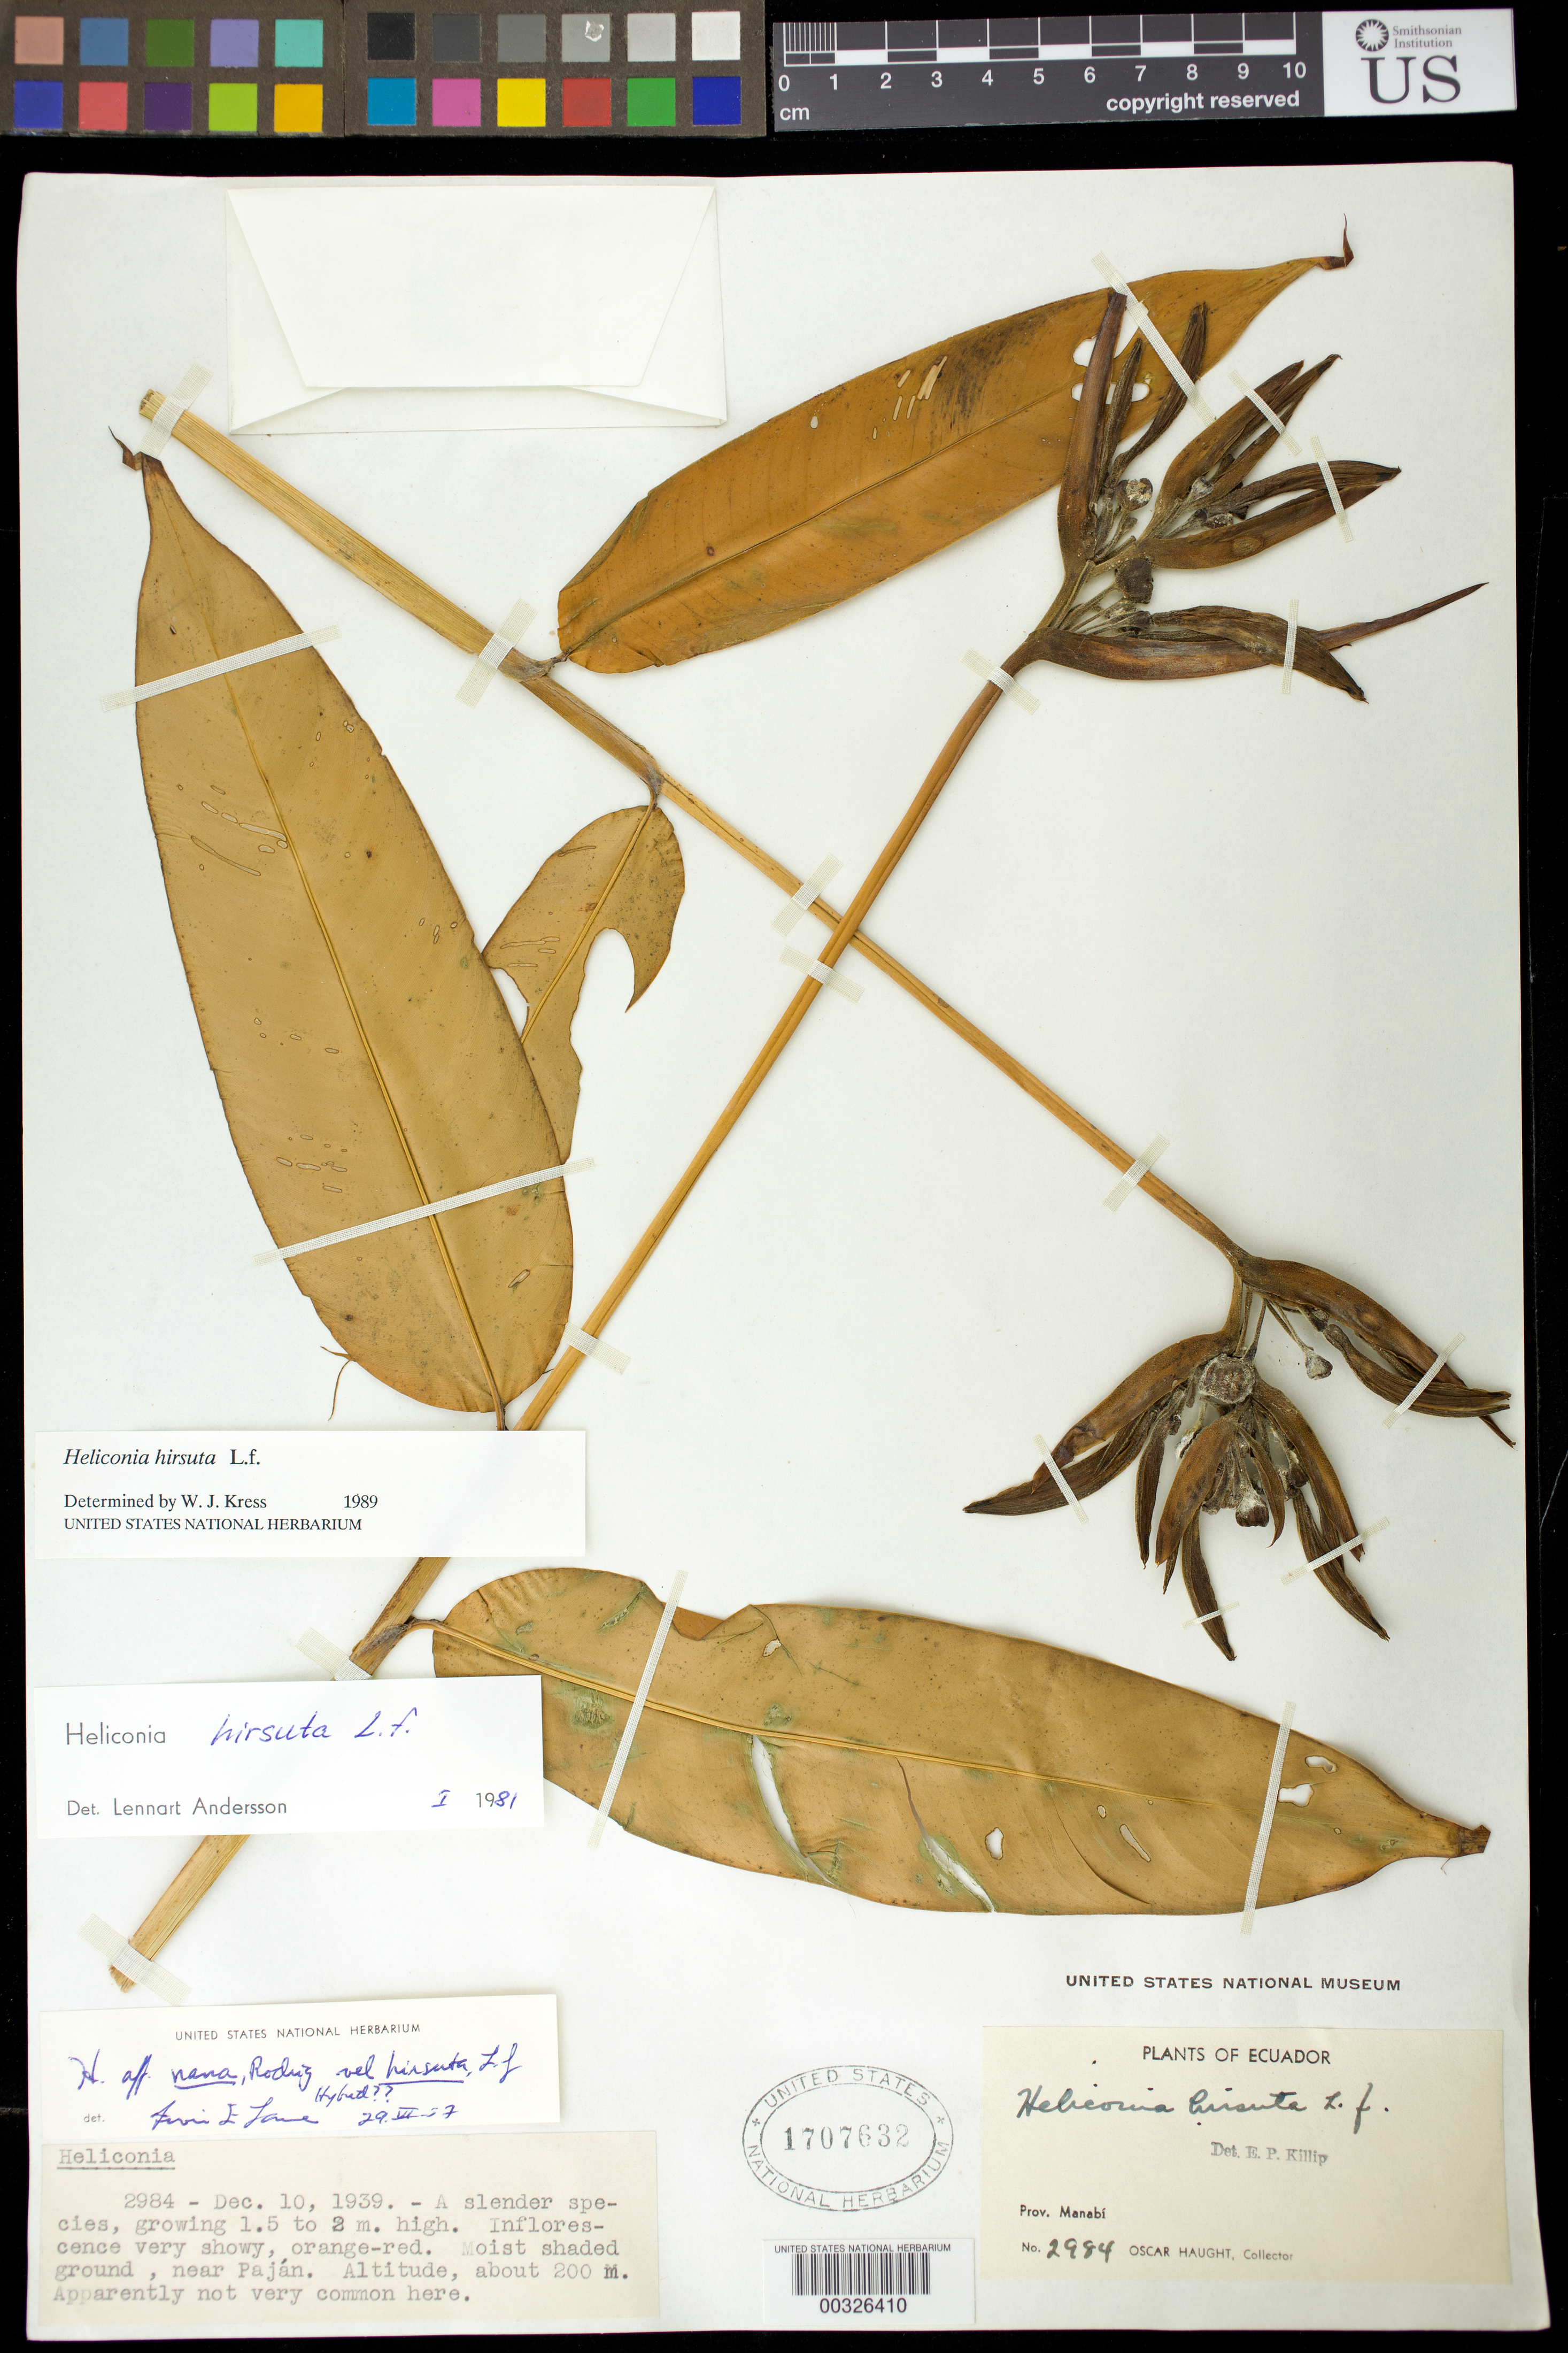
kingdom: Plantae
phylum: Tracheophyta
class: Liliopsida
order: Zingiberales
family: Heliconiaceae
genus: Heliconia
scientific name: Heliconia hirsuta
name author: L. f.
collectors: O. L. Haught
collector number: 2984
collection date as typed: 10 Dec 1939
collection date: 1939-12-10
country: Ecuador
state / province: Manabí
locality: Near pajan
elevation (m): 200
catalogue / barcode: US 1707632